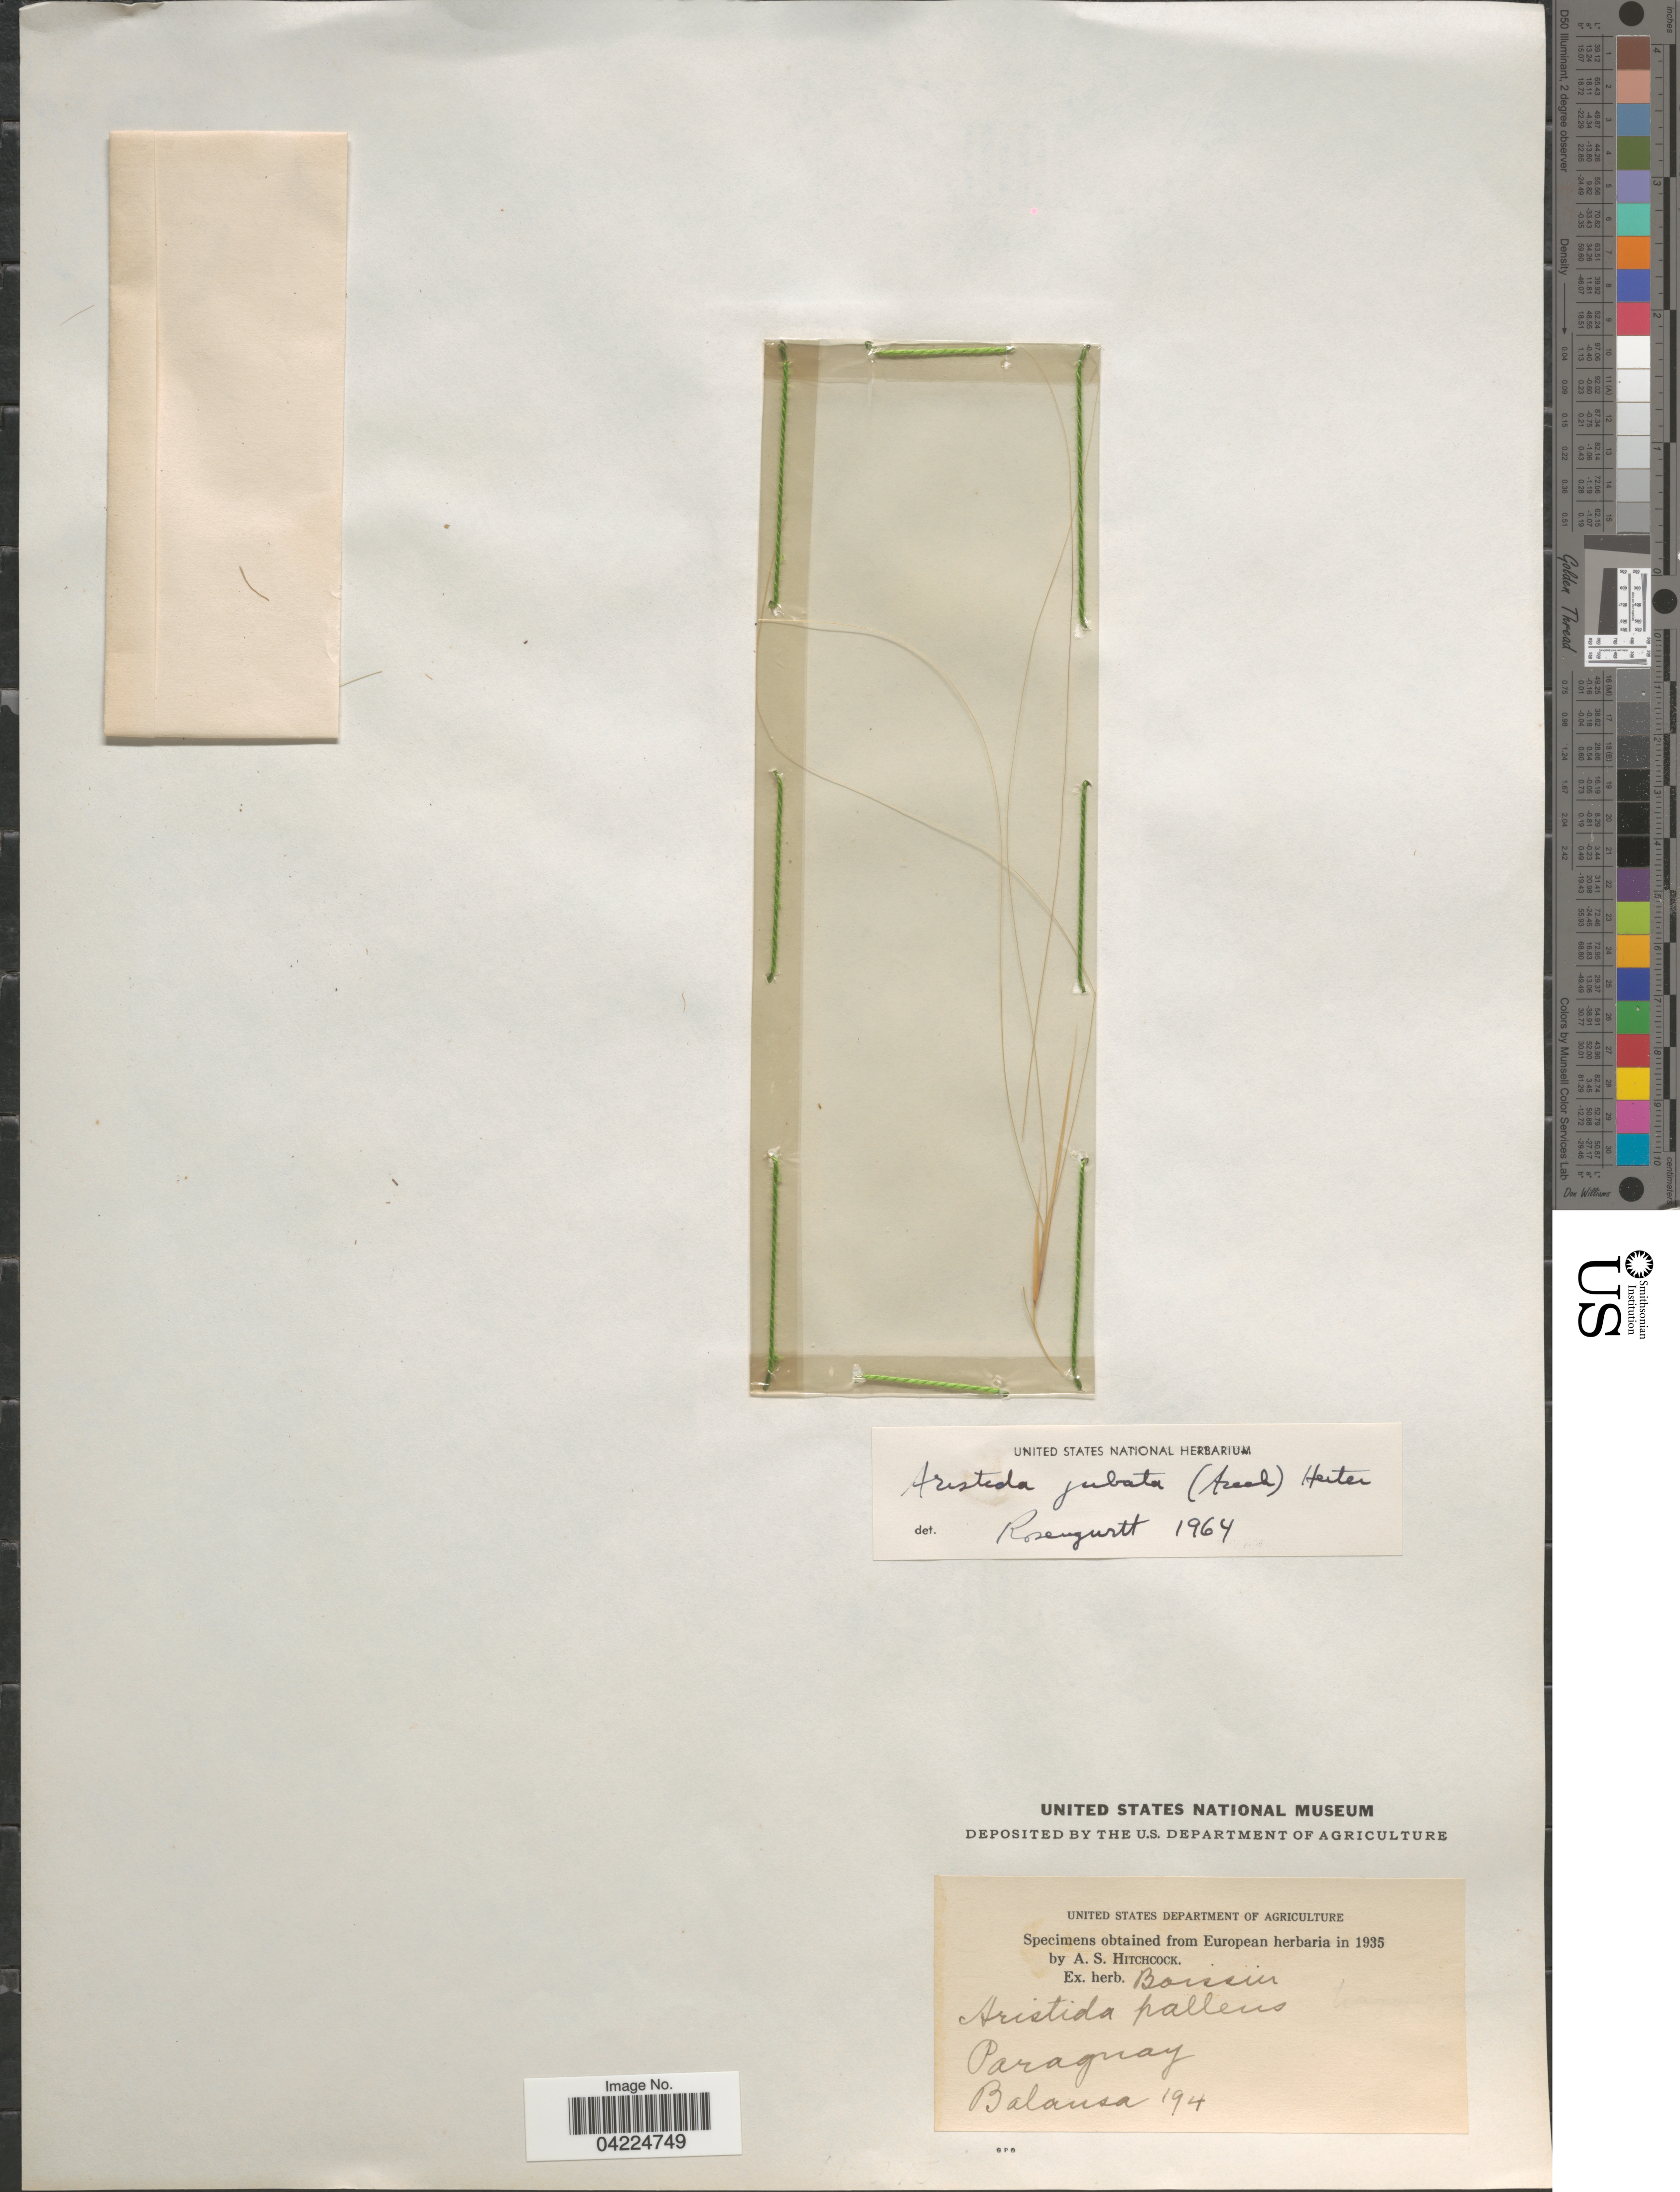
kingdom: Plantae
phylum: Tracheophyta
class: Liliopsida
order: Poales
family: Poaceae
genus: Aristida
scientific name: Aristida jubata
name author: (Arechav.) Herter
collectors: -. Balansa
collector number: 194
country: Paraguay